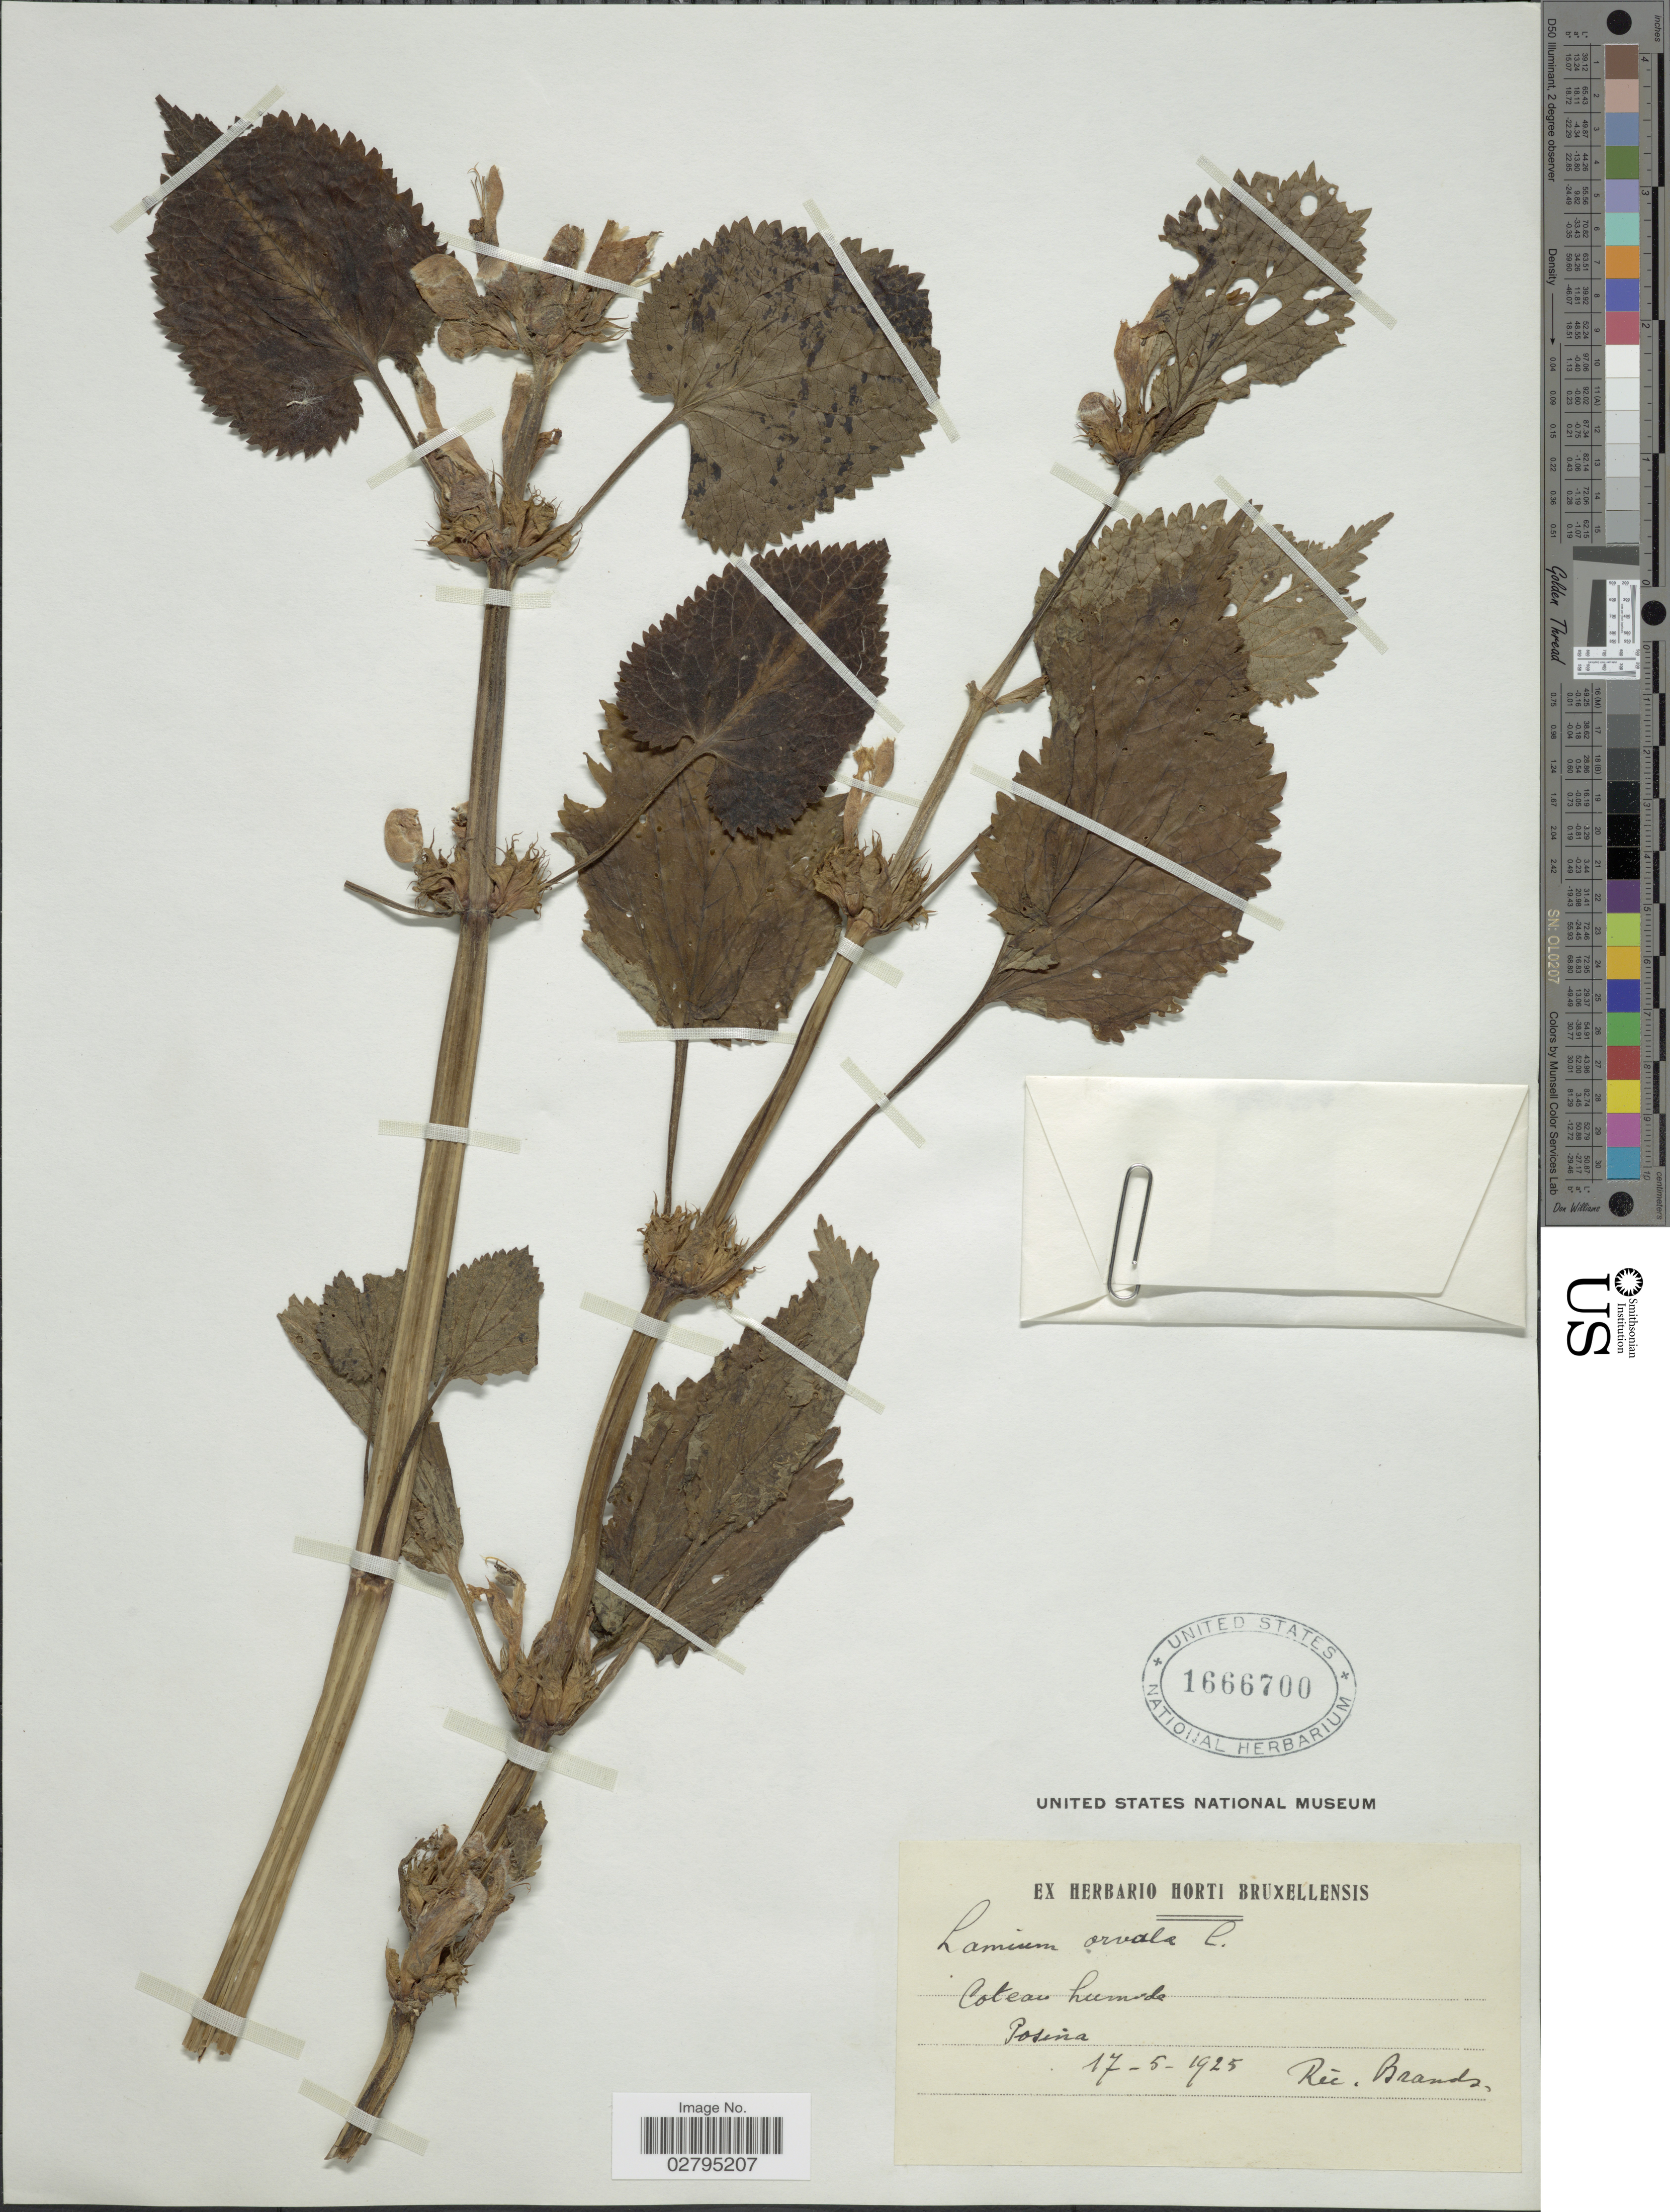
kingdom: Plantae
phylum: Tracheophyta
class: Magnoliopsida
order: Lamiales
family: Lamiaceae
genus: Lamium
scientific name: Lamium orvala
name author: L.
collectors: Brands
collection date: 1925-05-17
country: Italy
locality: Coteau humide, Posina.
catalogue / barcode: US 1666700